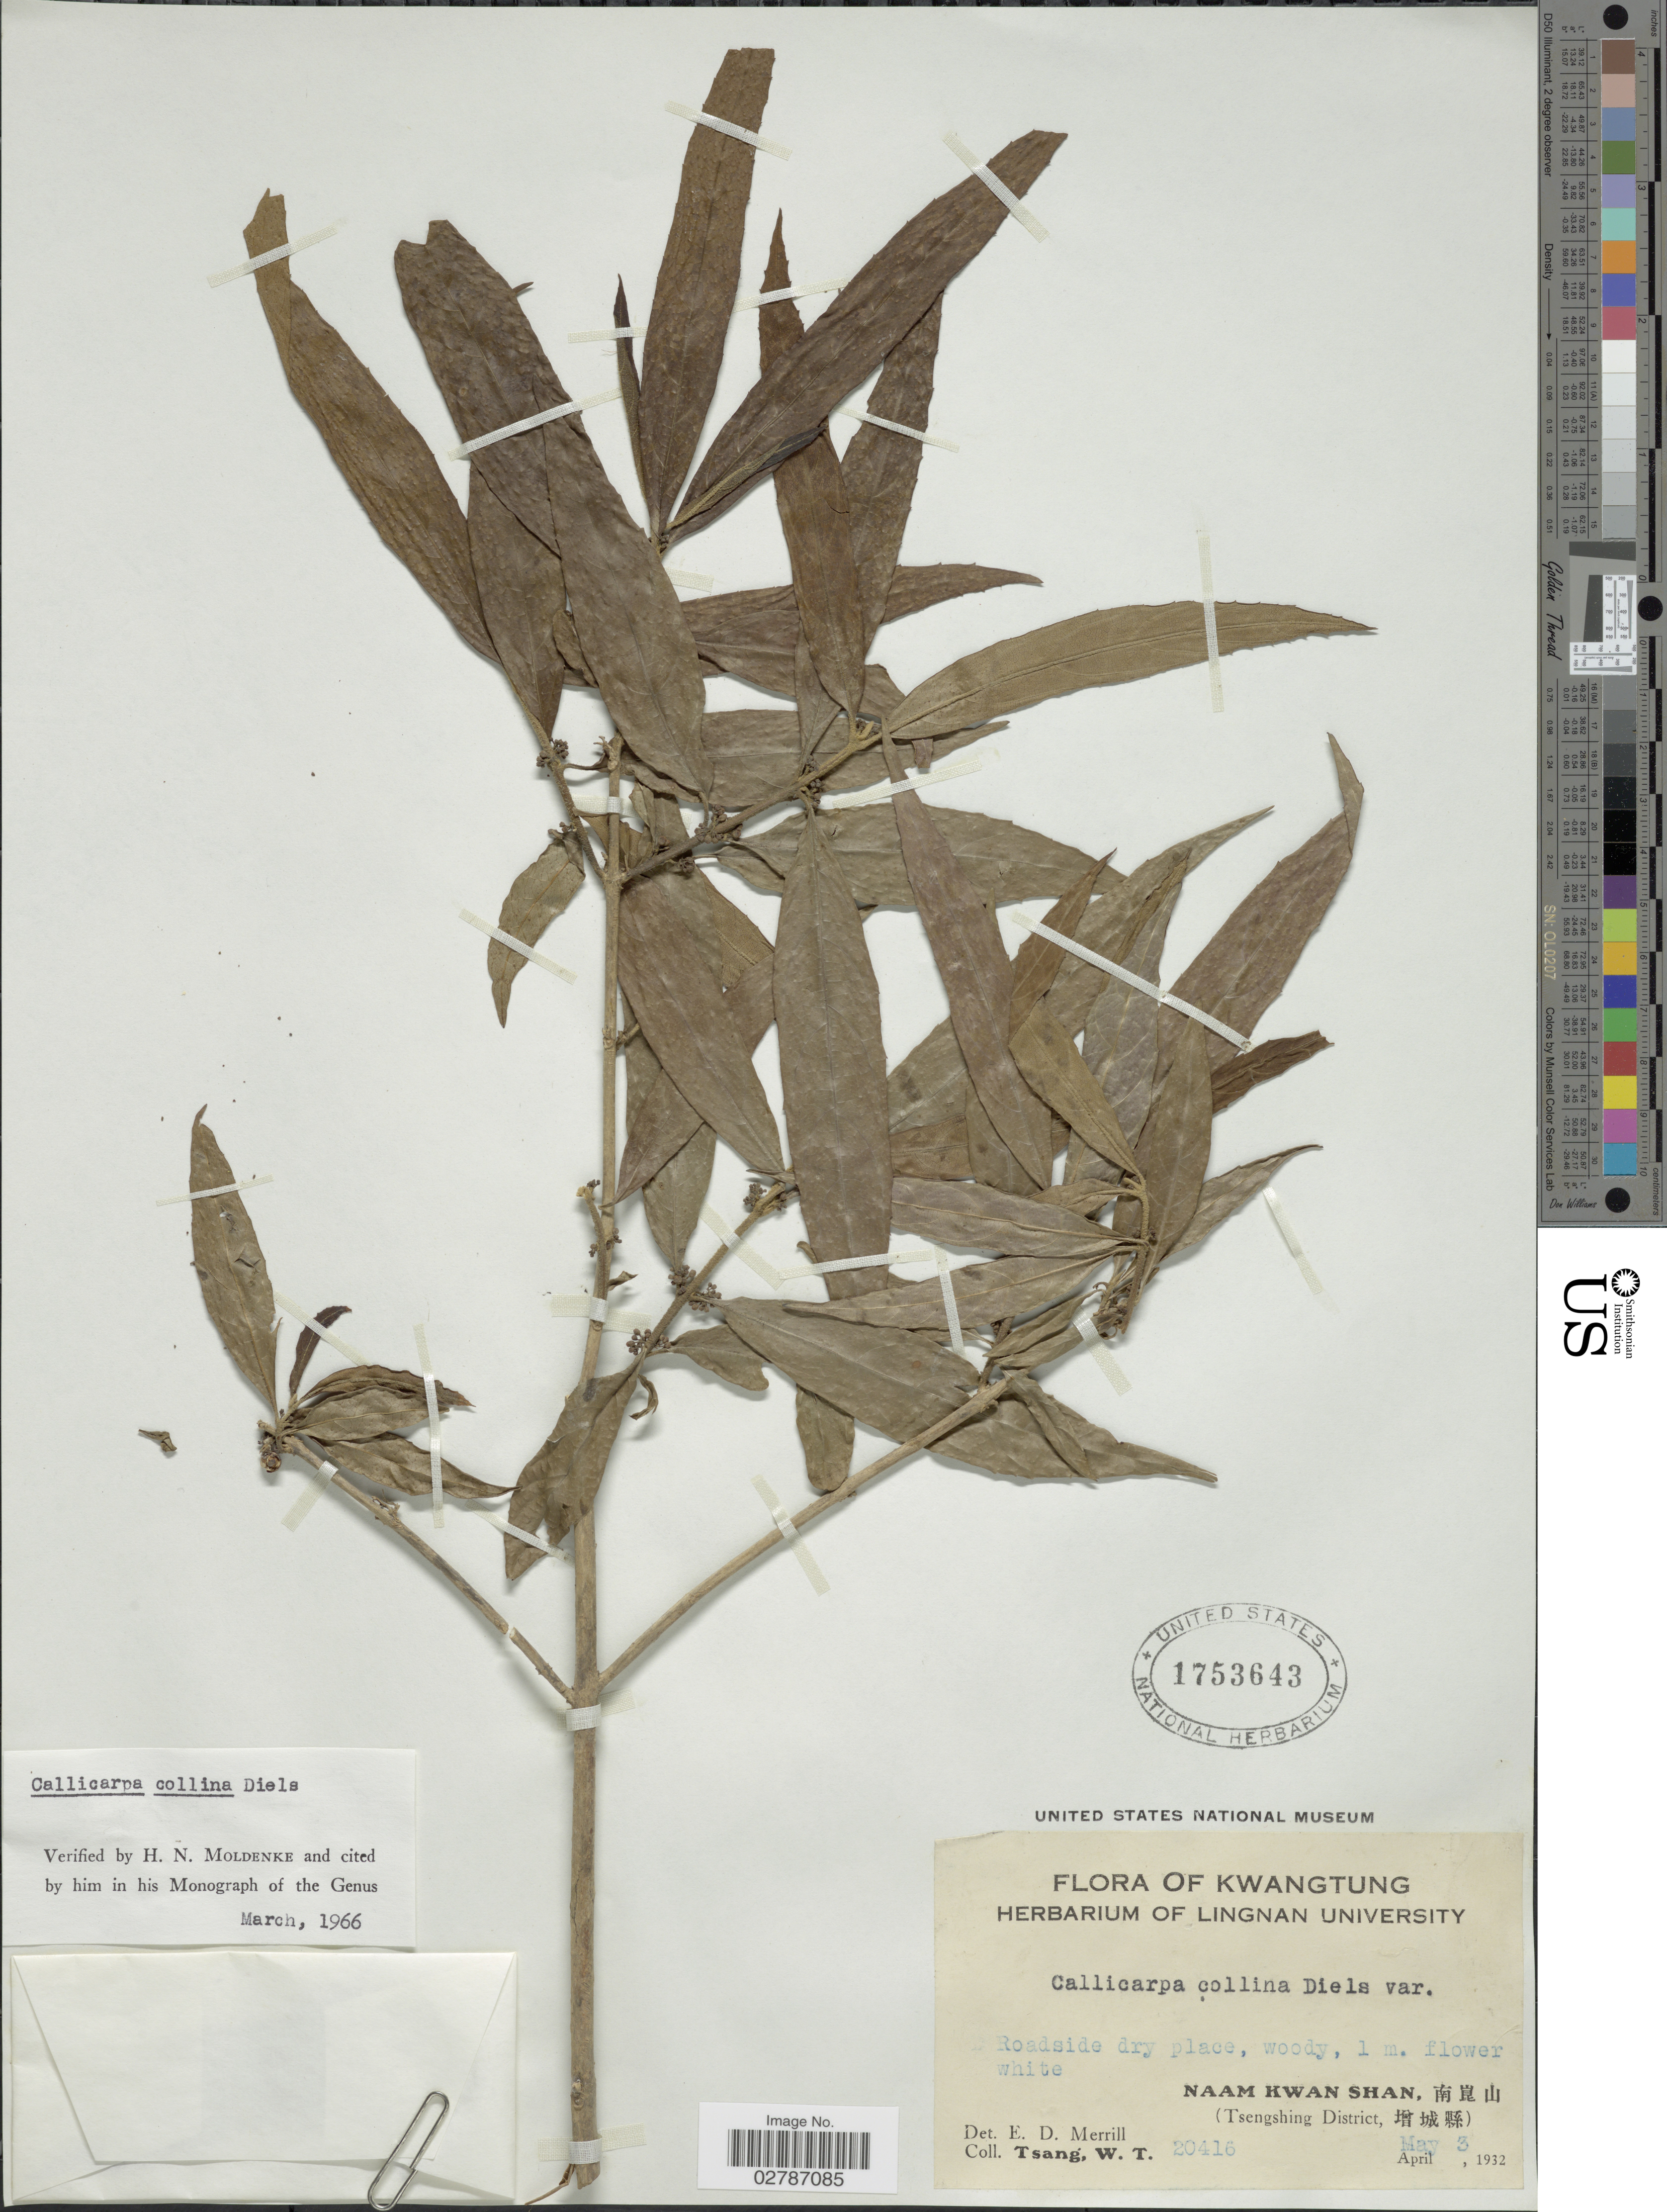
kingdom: Plantae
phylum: Tracheophyta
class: Magnoliopsida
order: Lamiales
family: Lamiaceae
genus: Callicarpa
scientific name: Callicarpa collina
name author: Diels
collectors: W. T. Tsang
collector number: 20416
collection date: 1932-05-03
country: China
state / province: Guangdong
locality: Kwangtung. Naam Kwan Shan (Tsengshing District).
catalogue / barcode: US 1753643